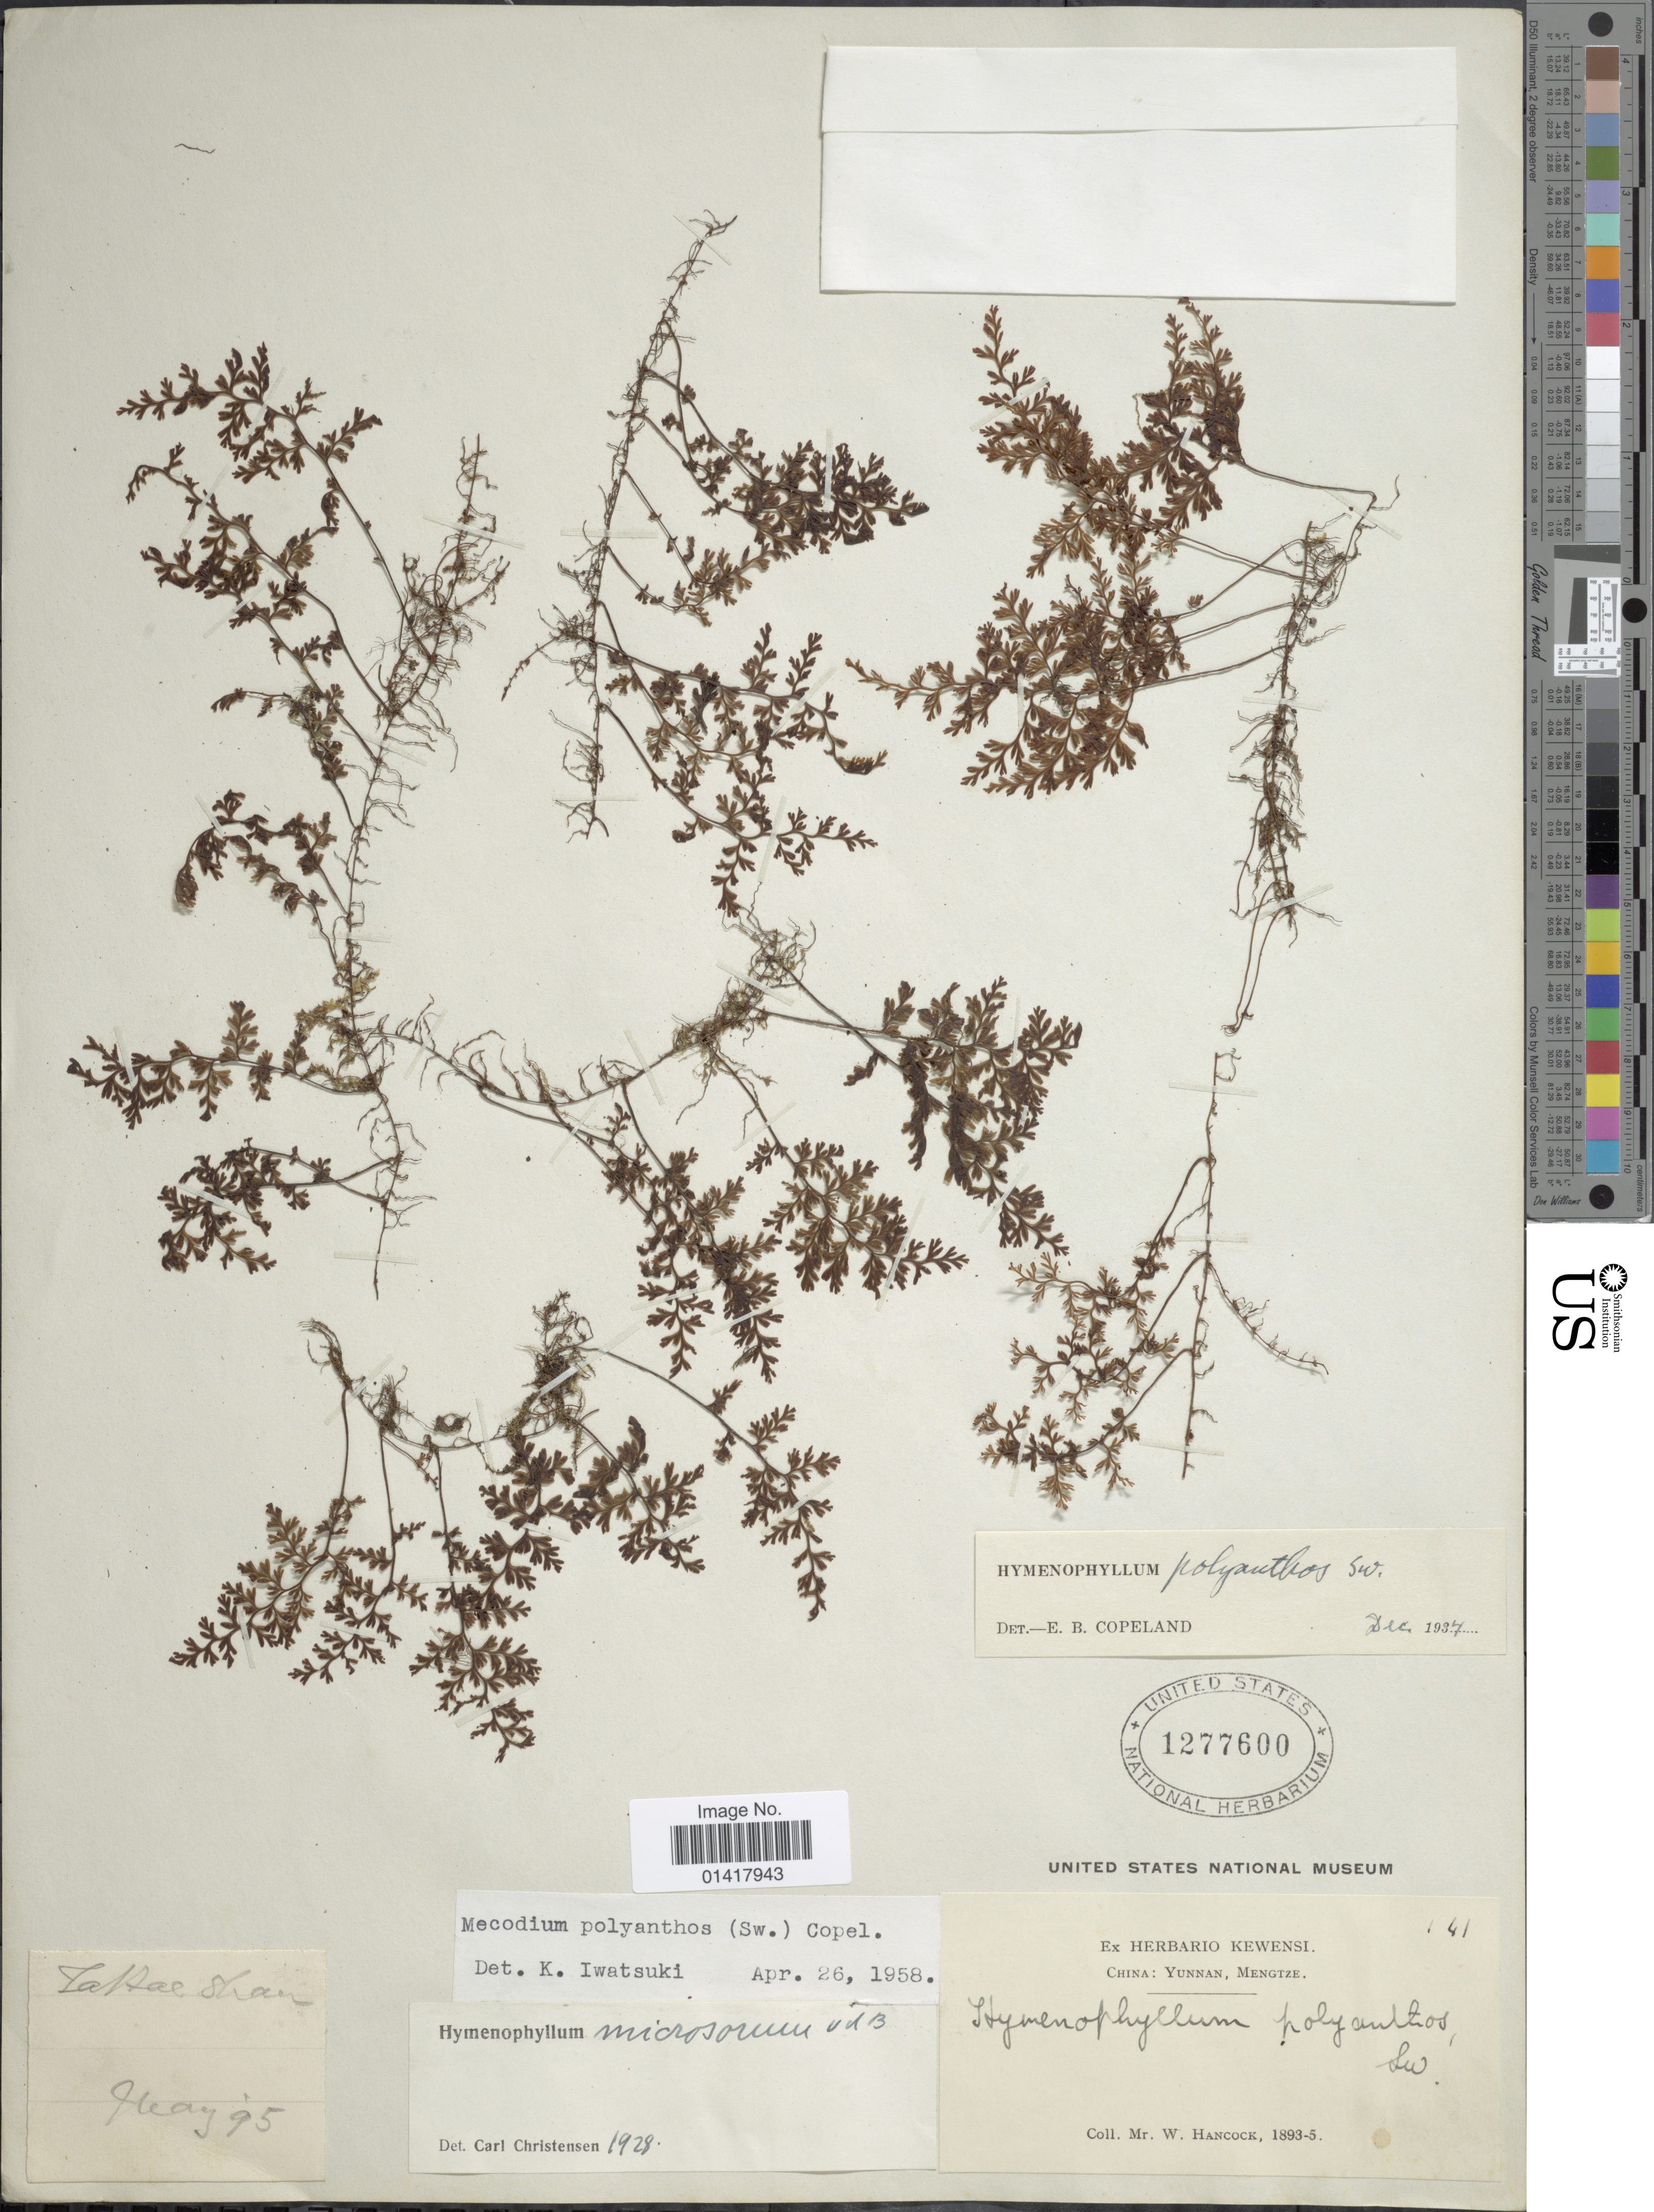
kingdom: Plantae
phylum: Tracheophyta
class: Polypodiopsida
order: Hymenophyllales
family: Hymenophyllaceae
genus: Hymenophyllum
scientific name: Hymenophyllum polyanthos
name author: (Sw.) Sw.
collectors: W. Hancock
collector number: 141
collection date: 1893/1895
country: China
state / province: Yunnan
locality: Mengtze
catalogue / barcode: US 1277600